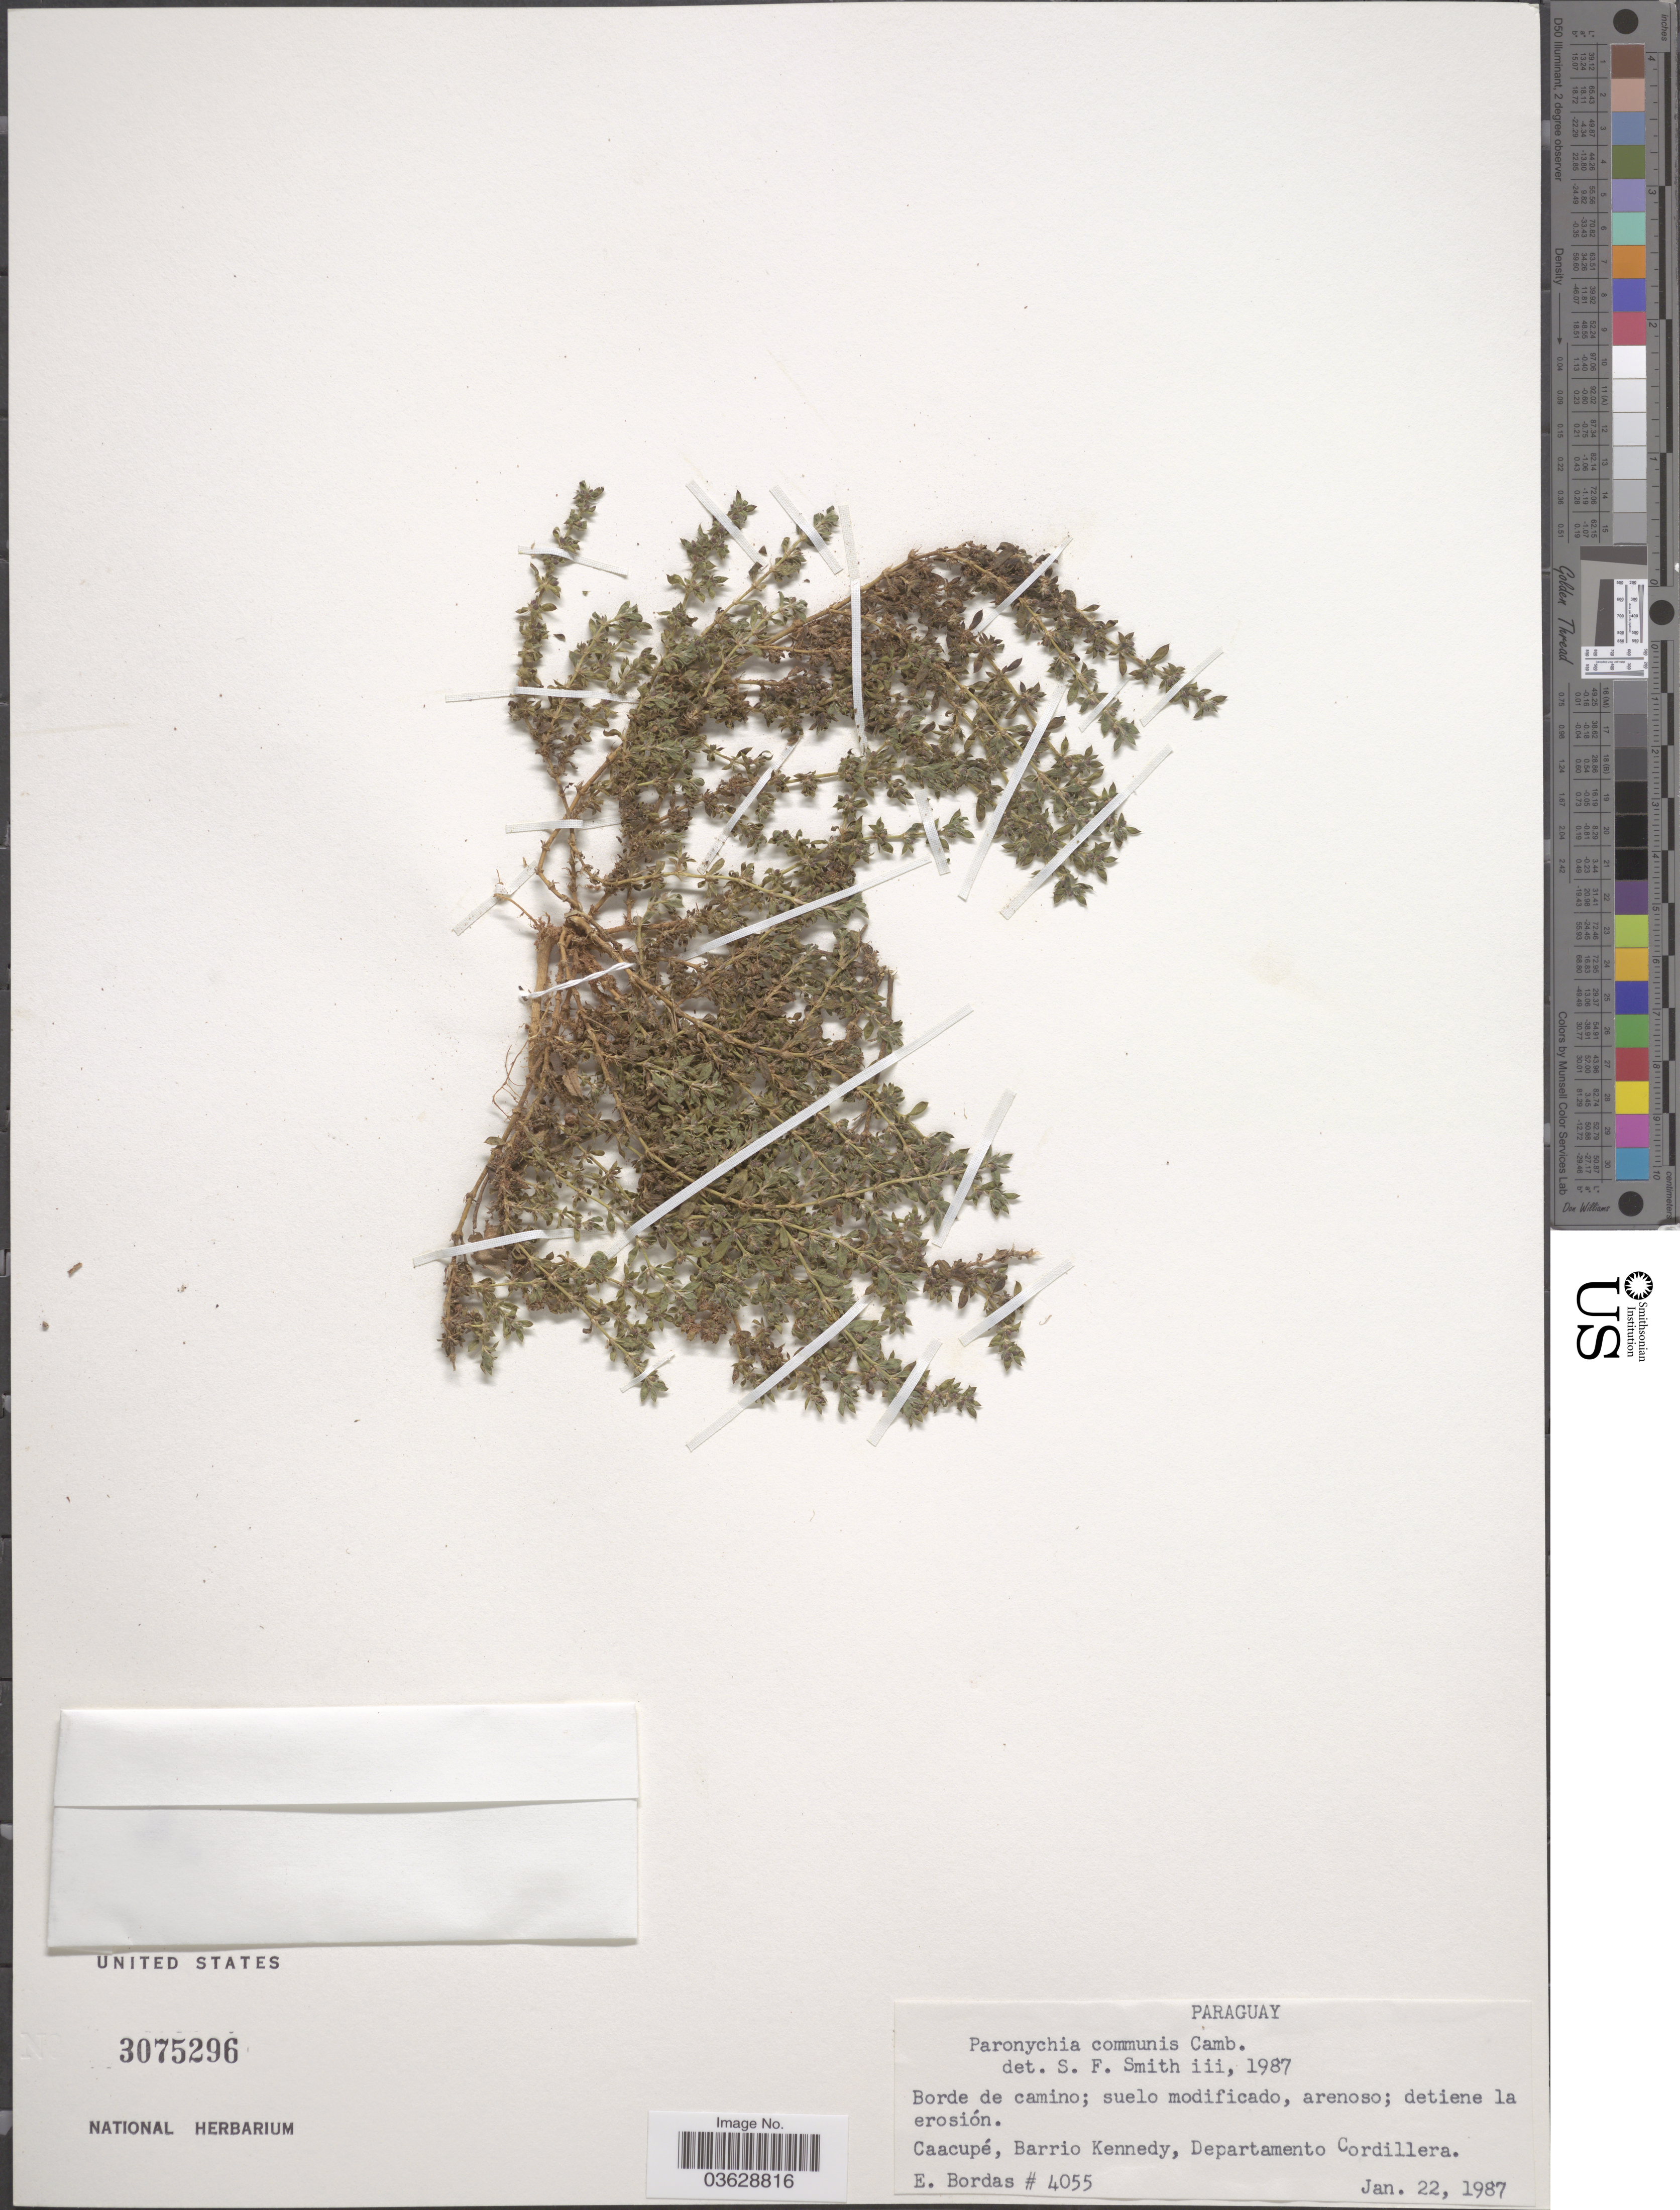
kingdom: Plantae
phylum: Tracheophyta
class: Magnoliopsida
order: Caryophyllales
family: Caryophyllaceae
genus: Paronychia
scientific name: Paronychia communis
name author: Cambess.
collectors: E. Bordas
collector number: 4055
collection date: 1987-01-22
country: Paraguay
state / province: Cordillera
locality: Caacupé, Barrio Kennedy, Departamento Cordillera.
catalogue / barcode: US 3075296